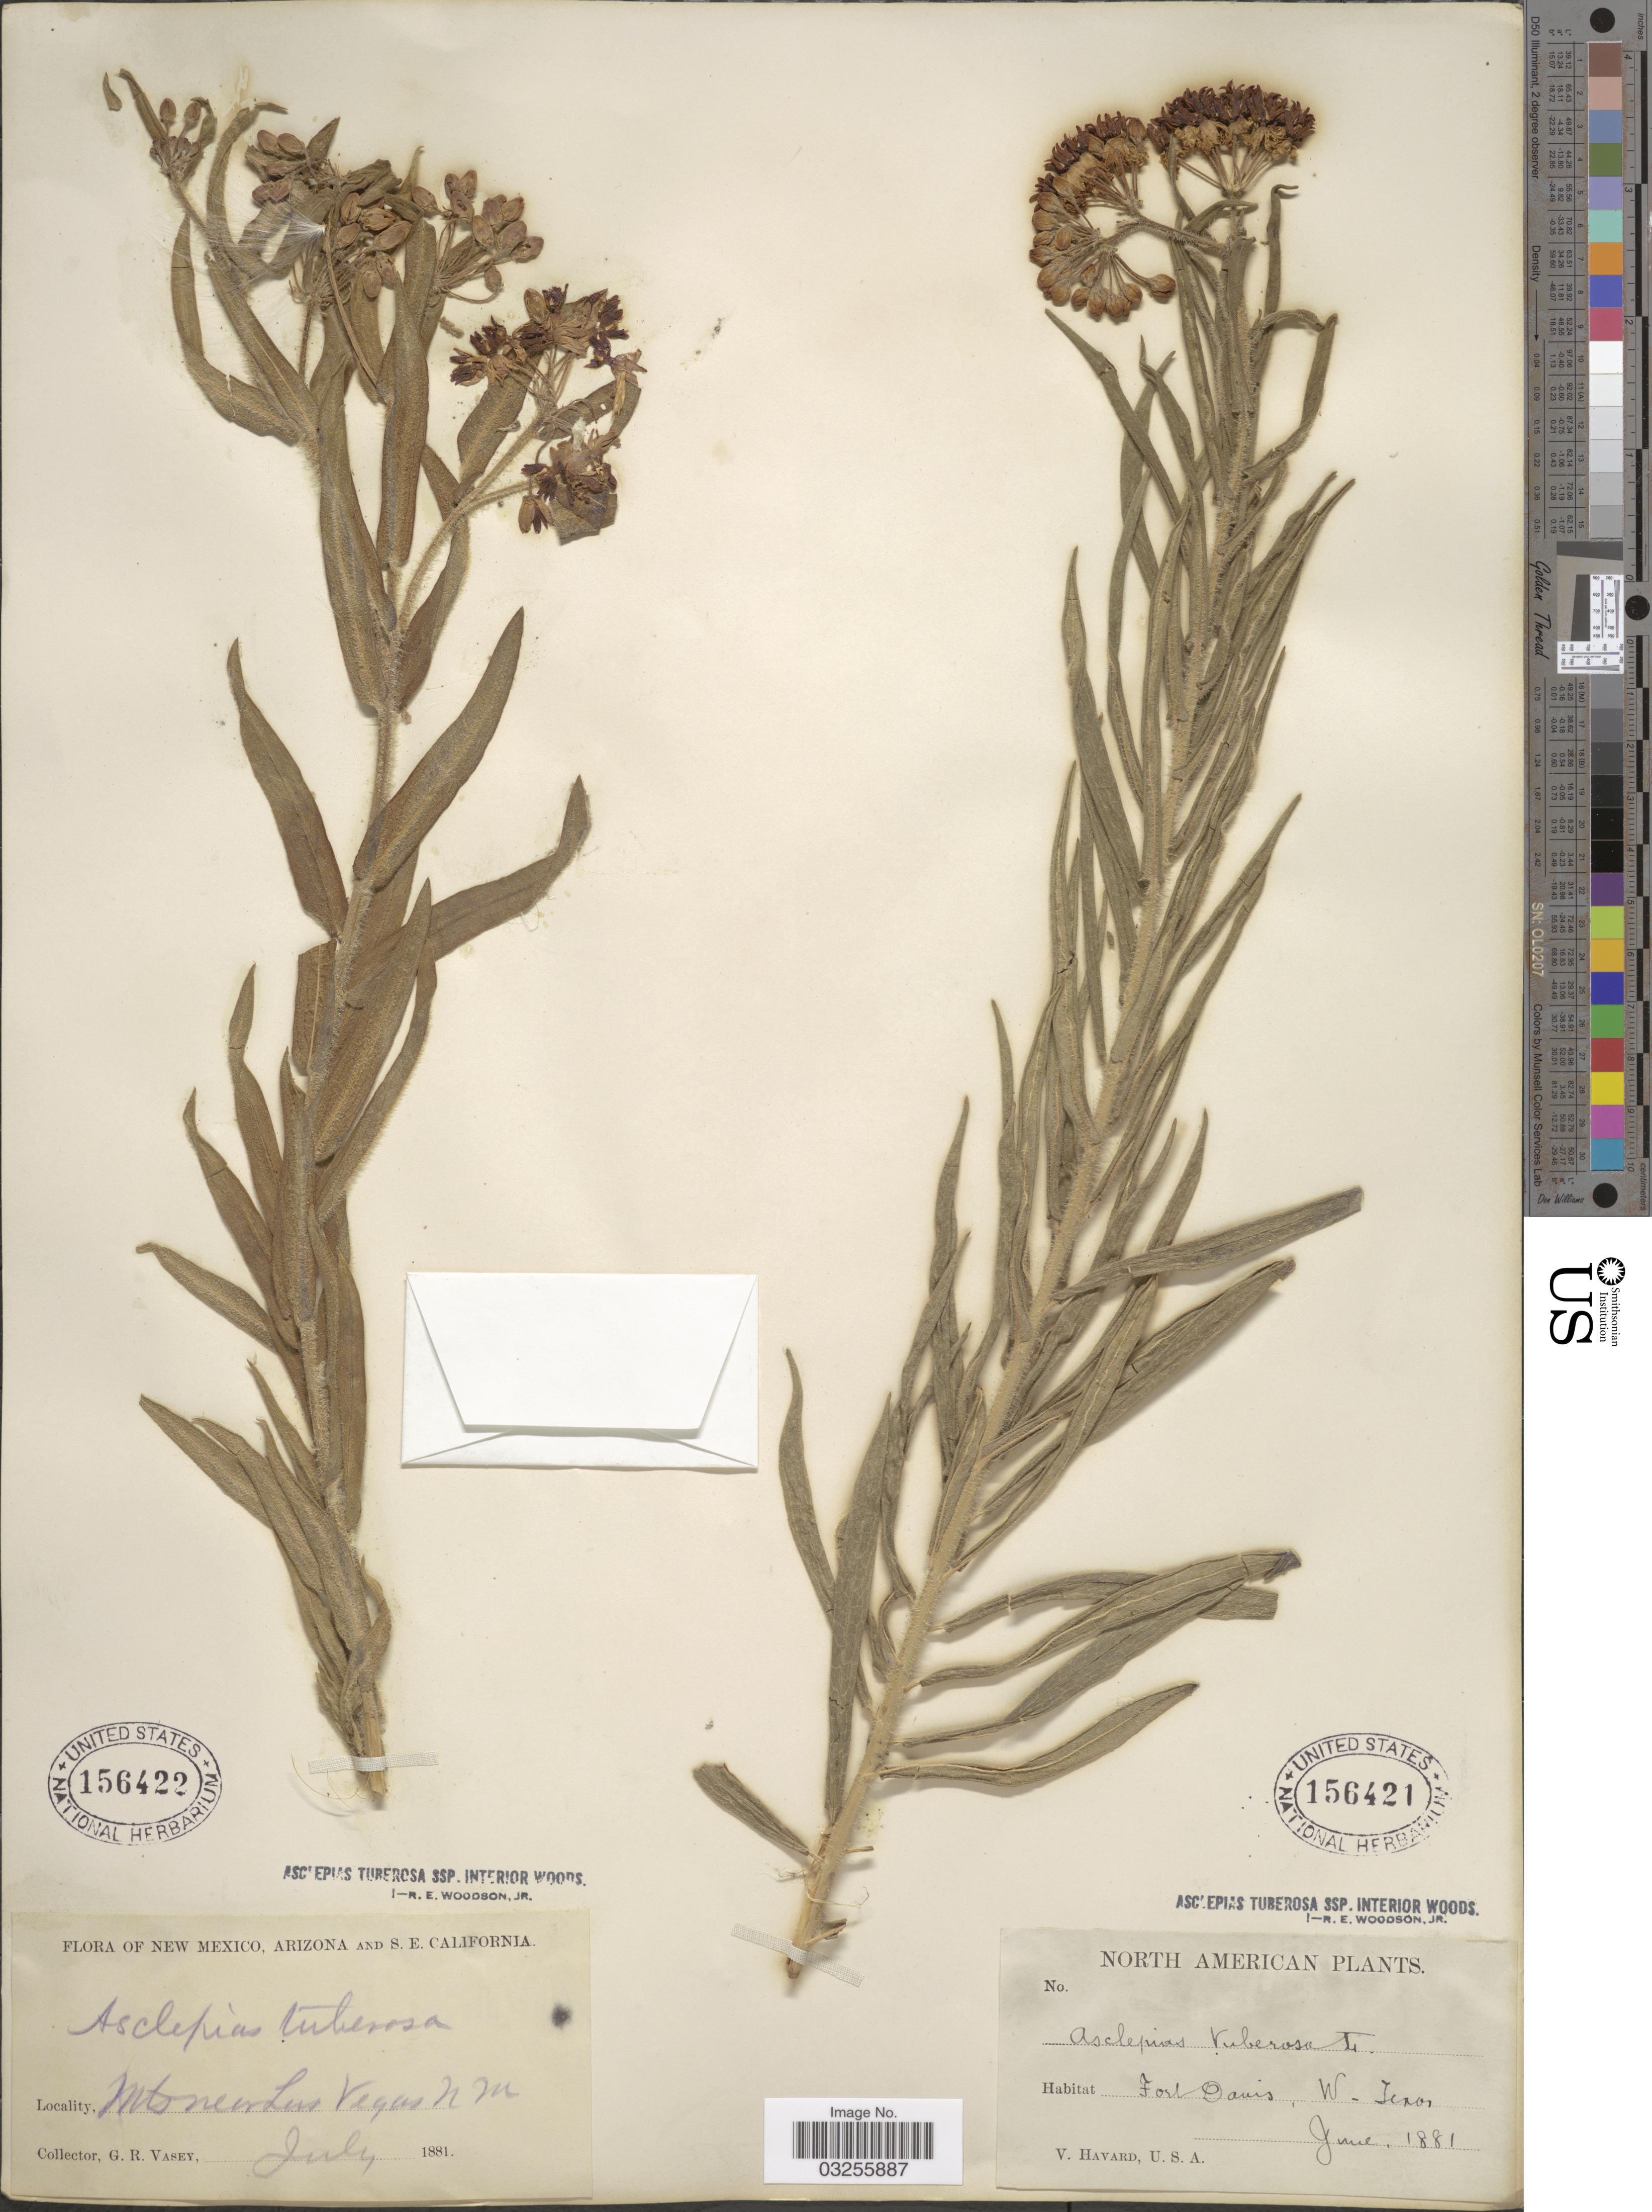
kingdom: Plantae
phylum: Tracheophyta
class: Magnoliopsida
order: Gentianales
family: Apocynaceae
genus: Asclepias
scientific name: Asclepias tuberosa subsp. interior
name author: Woodson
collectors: V. Havard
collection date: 1881-06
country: United States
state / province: Texas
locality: Fort Davis.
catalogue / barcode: US 156421